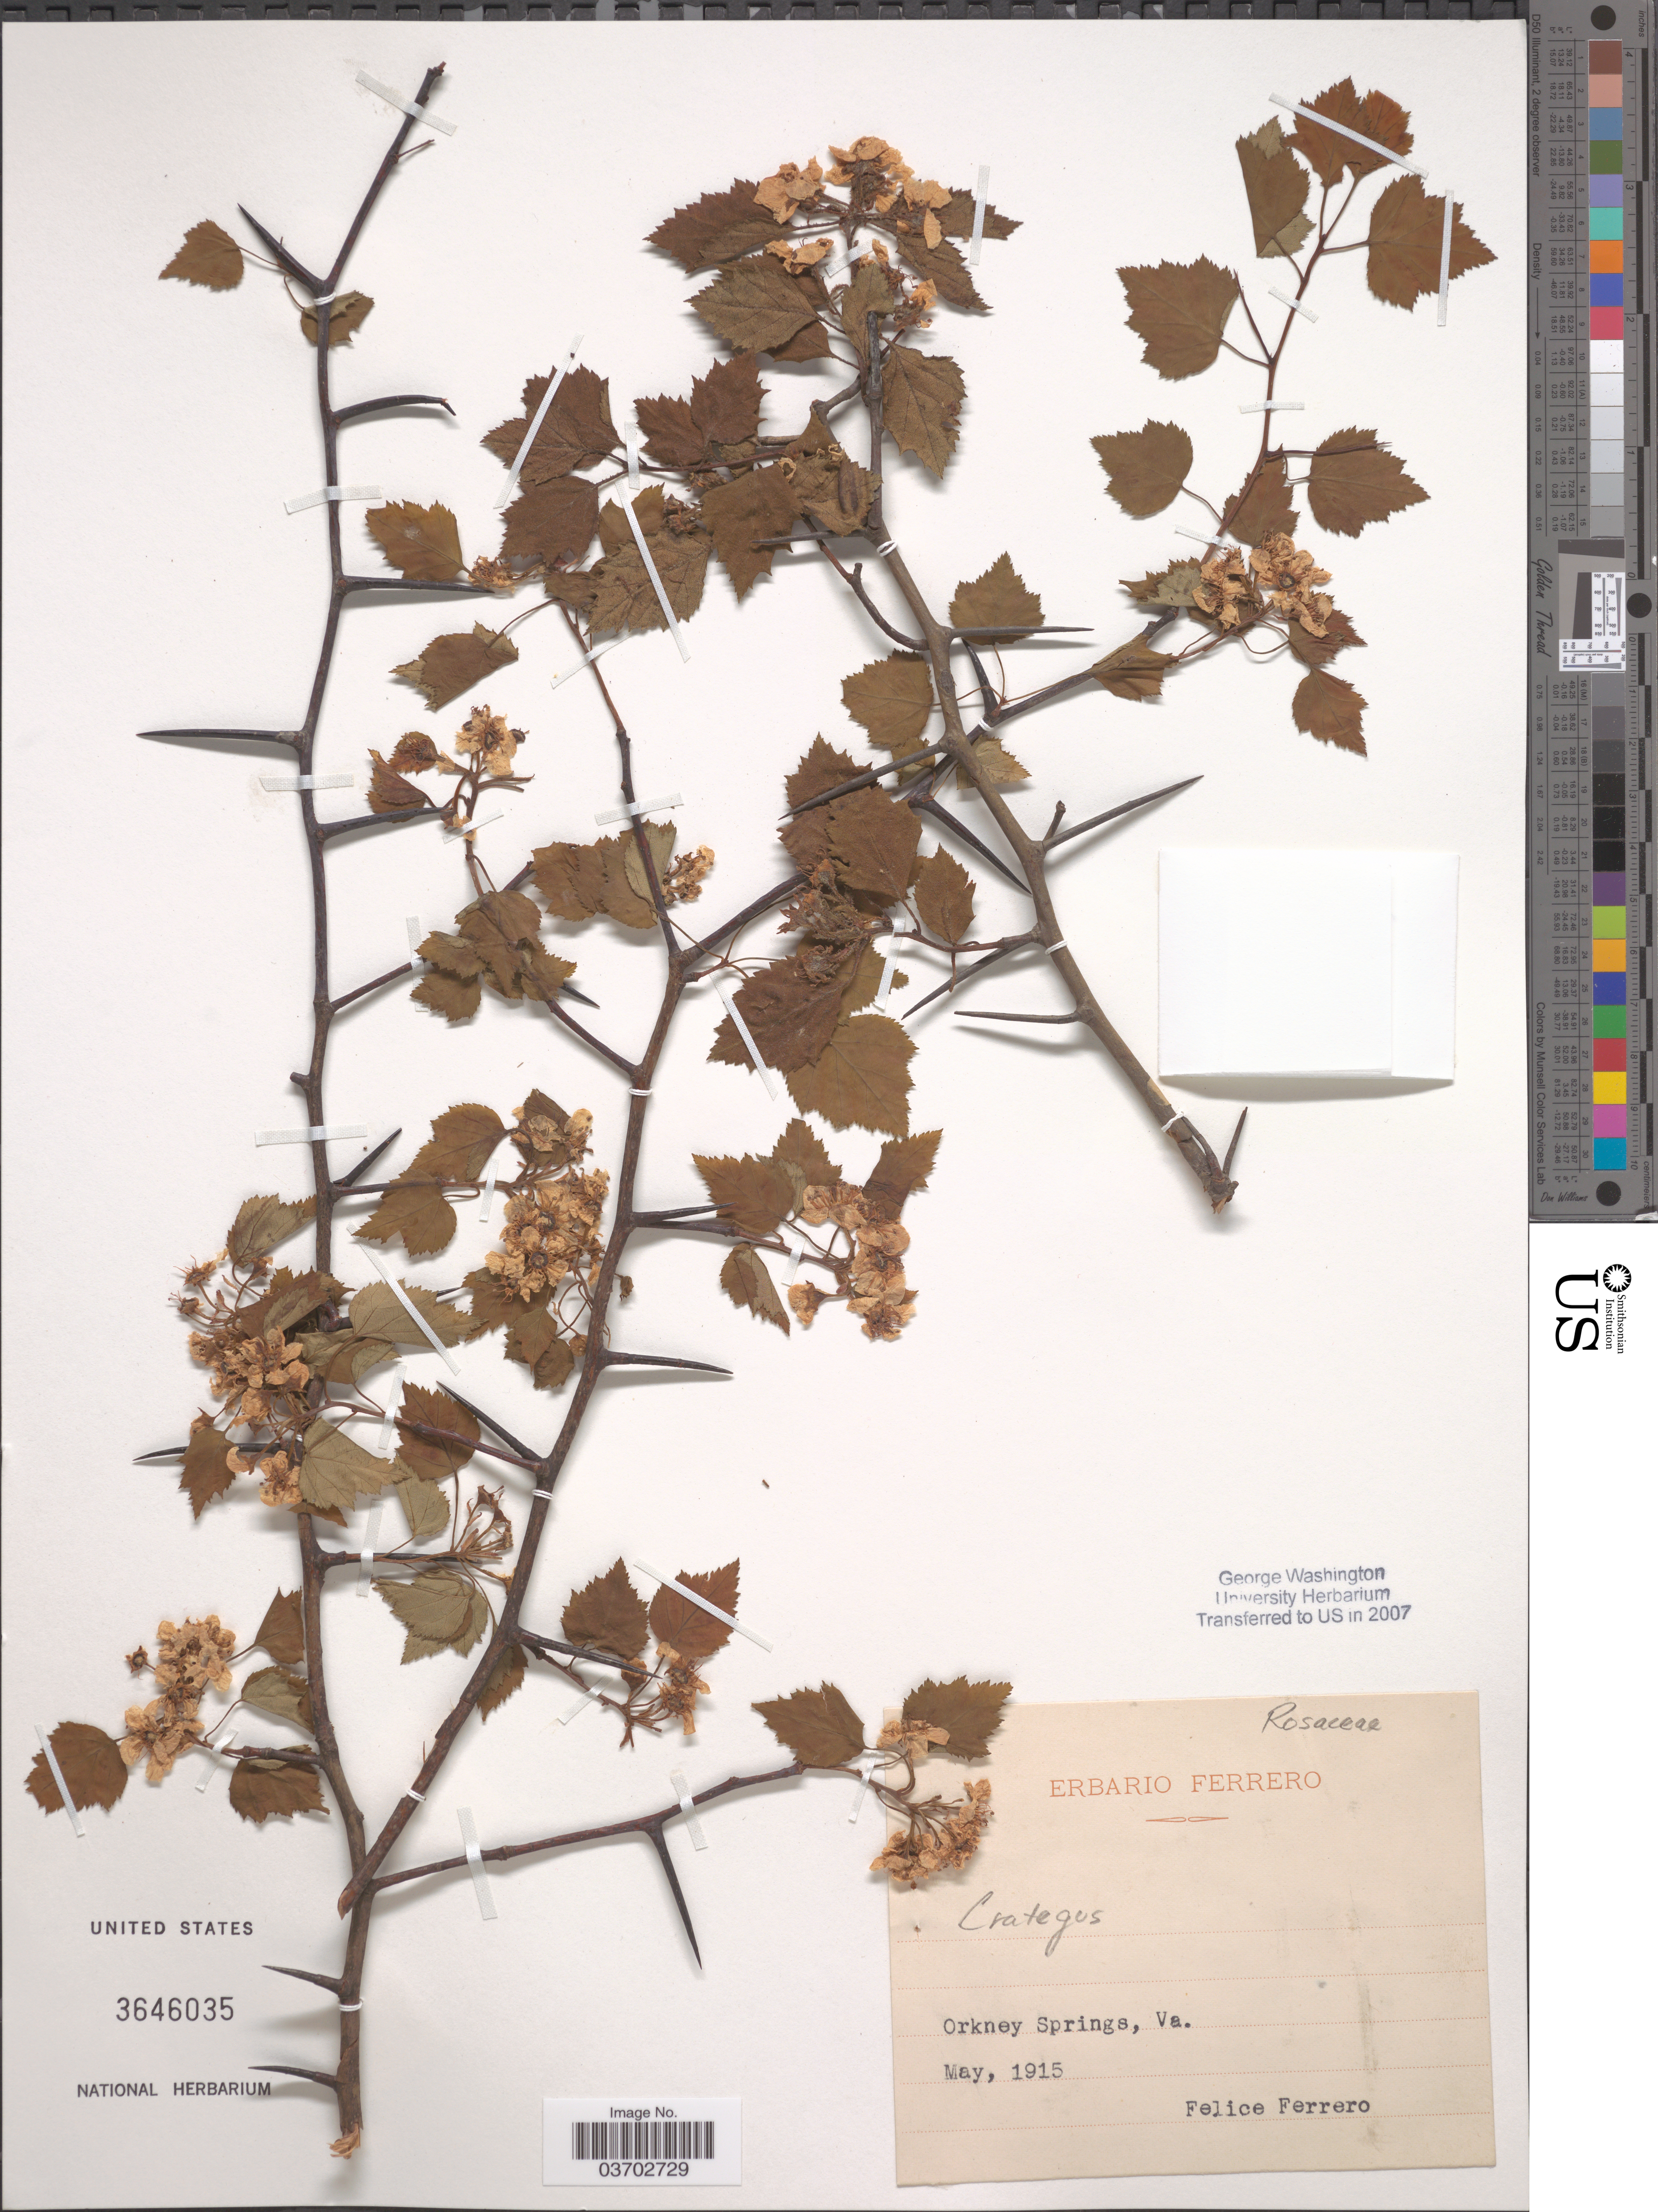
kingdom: Plantae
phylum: Tracheophyta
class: Magnoliopsida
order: Rosales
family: Rosaceae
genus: Crataegus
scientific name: Crataegus sp.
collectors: F. Ferrero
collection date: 1915-05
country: United States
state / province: Virginia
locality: Orkney Springs.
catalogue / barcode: US 3646035